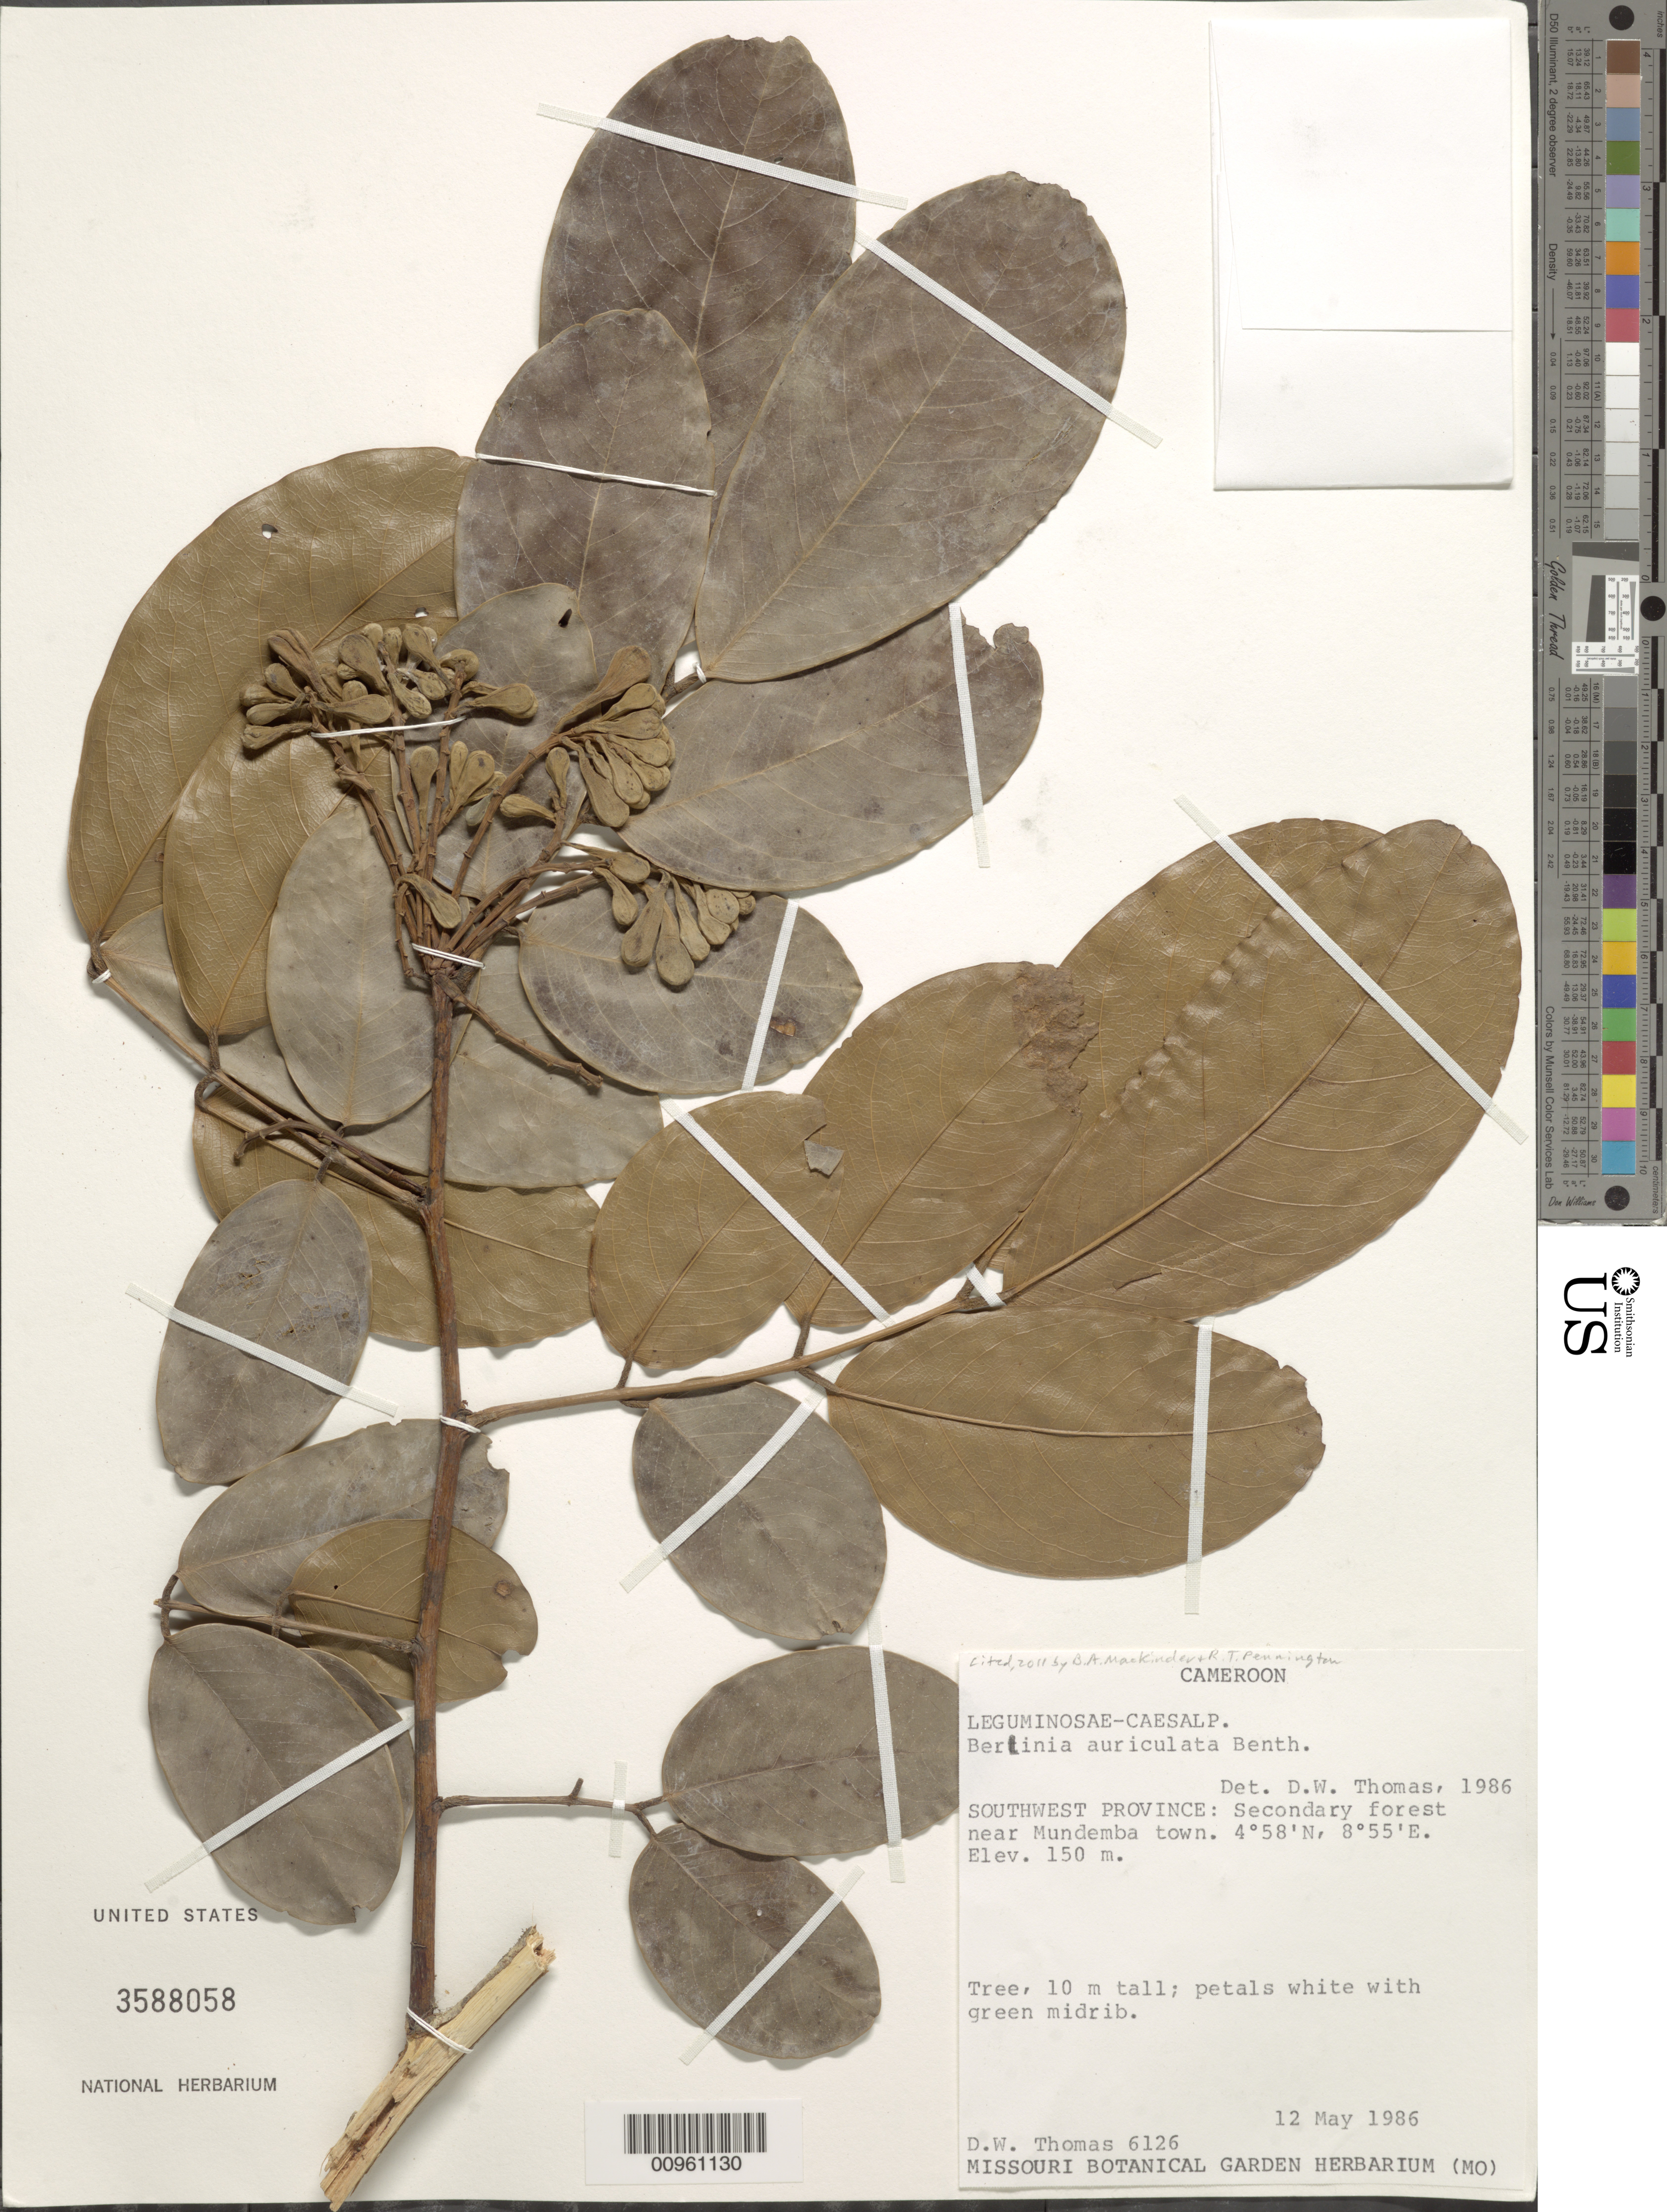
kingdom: Plantae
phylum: Tracheophyta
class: Magnoliopsida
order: Fabales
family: Fabaceae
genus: Berlinia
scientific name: Berlinia auriculata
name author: Benth.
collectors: D. W. Thomas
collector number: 6126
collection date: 1986-05-12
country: Cameroon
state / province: Sud-Ouest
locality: near Mundemba town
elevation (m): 150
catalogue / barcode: US 3588058